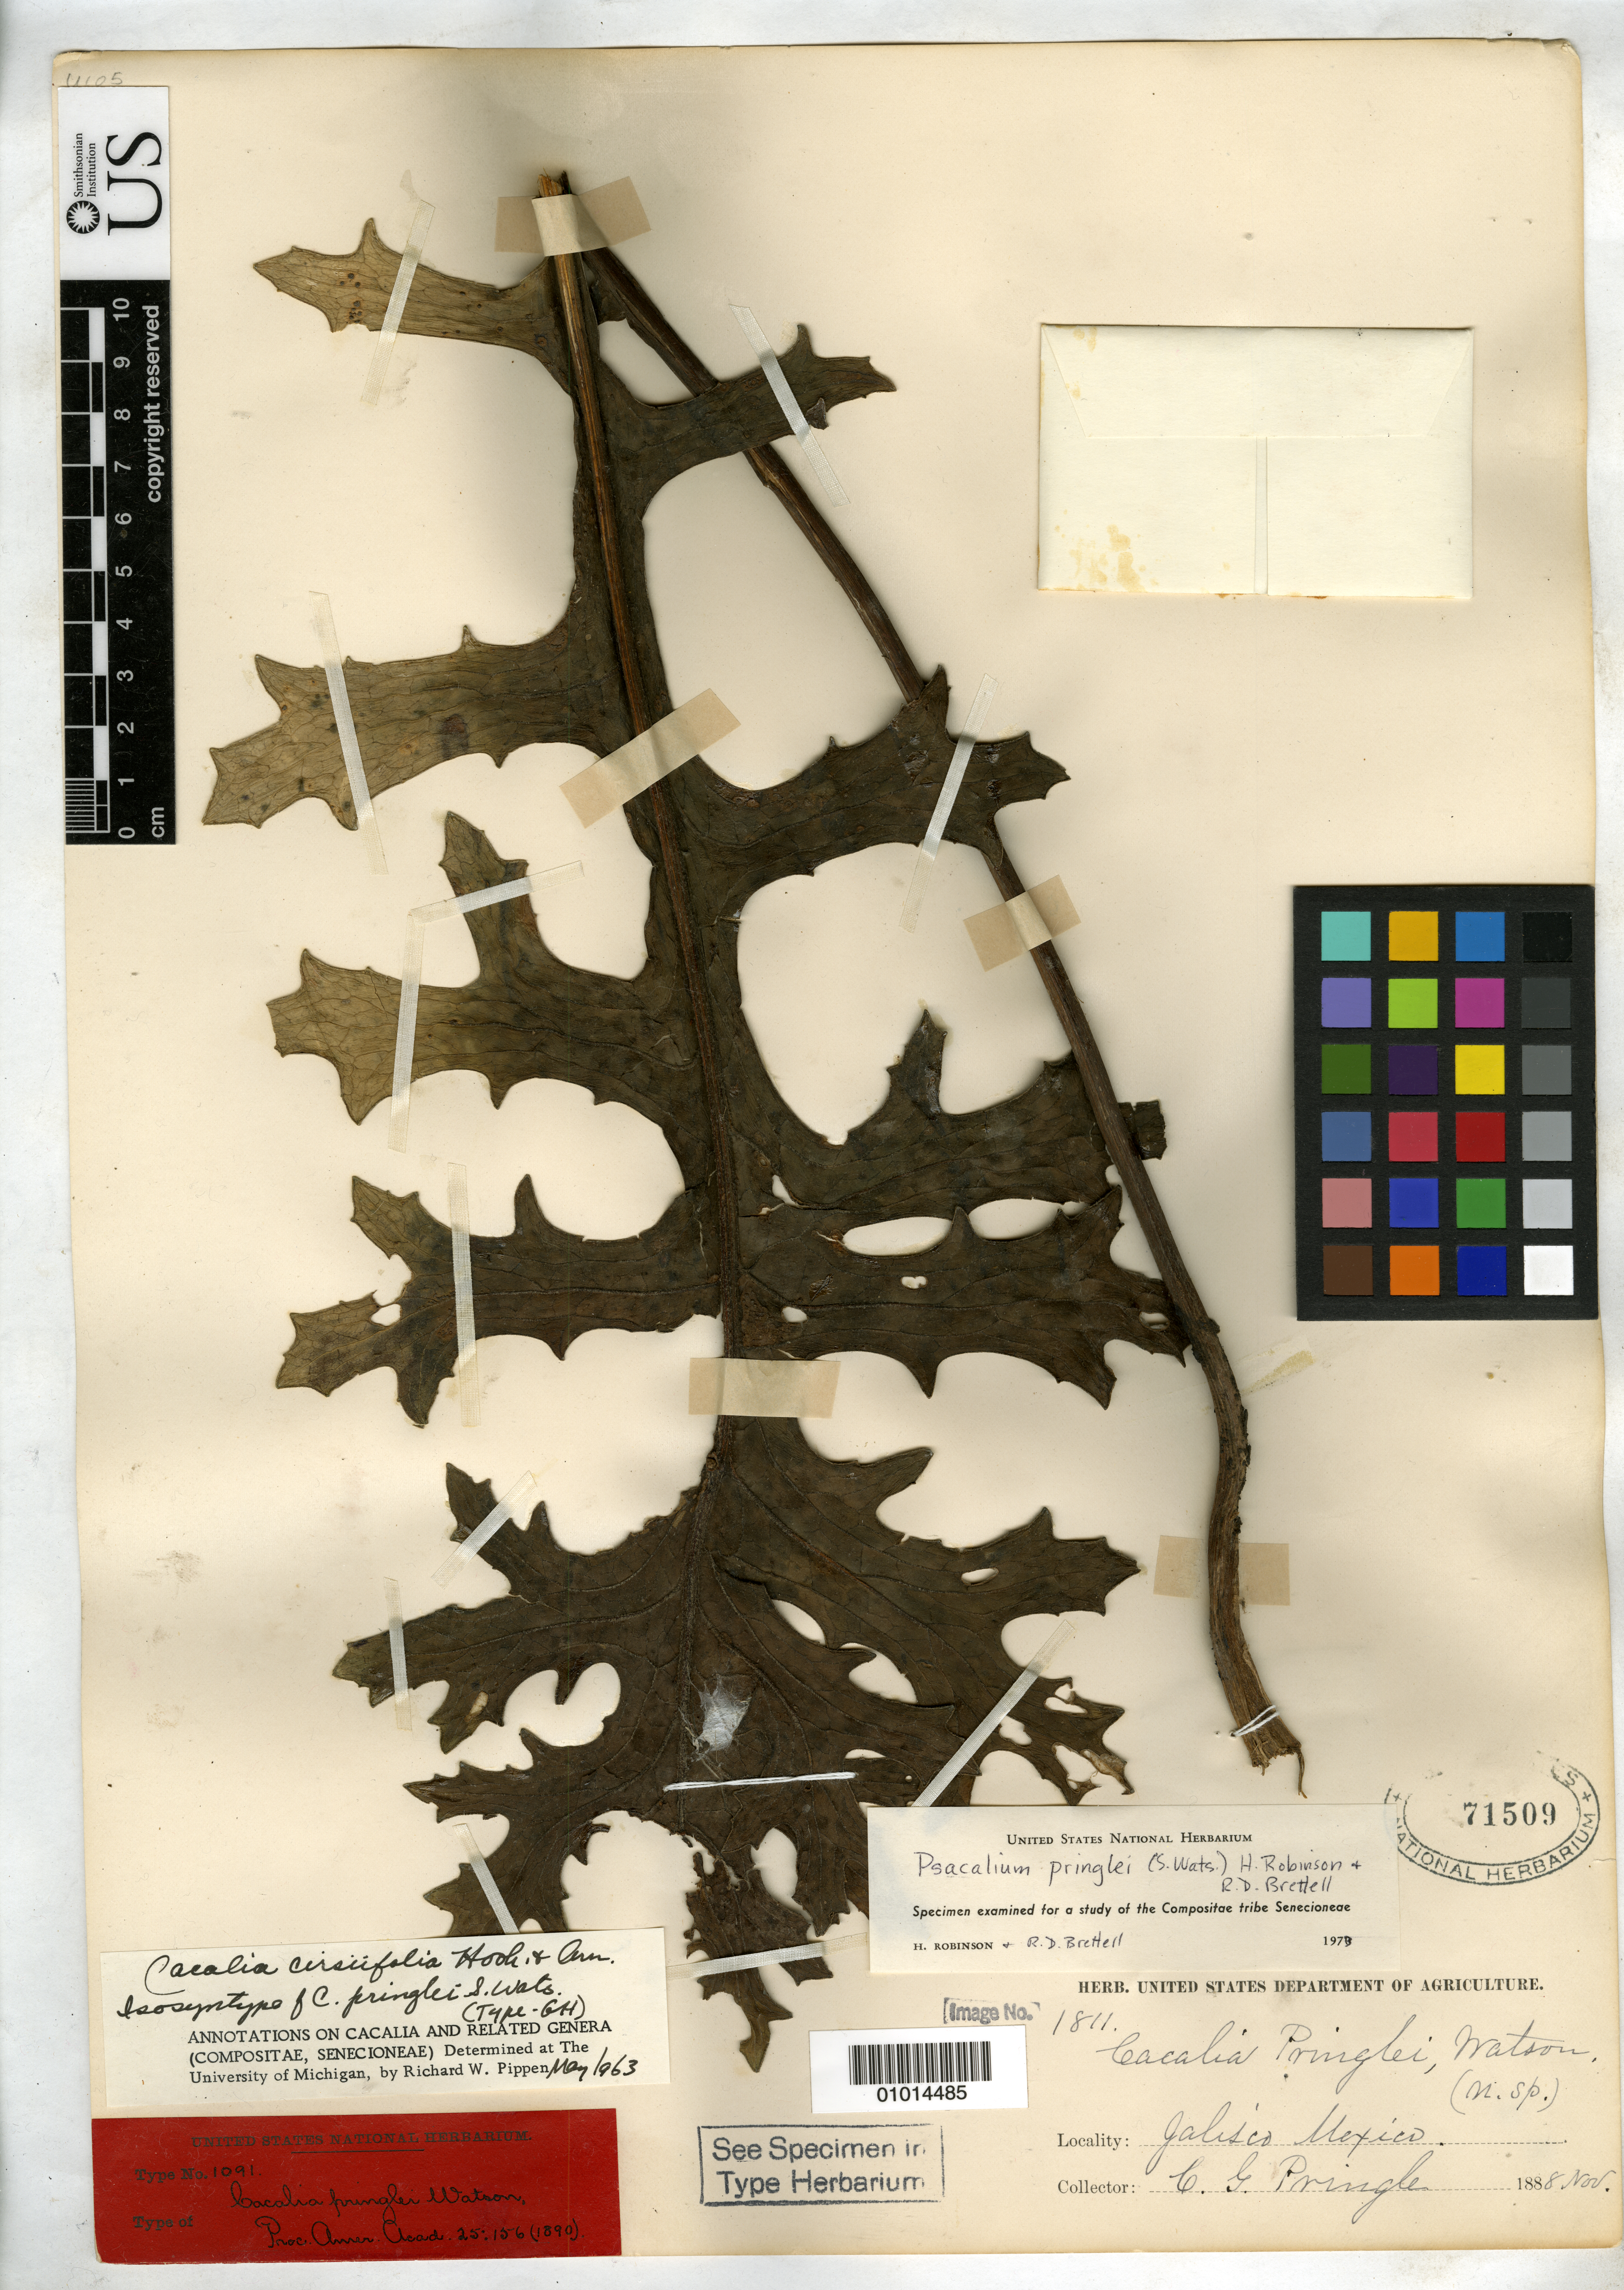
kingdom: Plantae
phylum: Tracheophyta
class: Magnoliopsida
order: Asterales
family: Asteraceae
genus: Cacalia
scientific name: Cacalia pringlei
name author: S. Watson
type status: Isosyntype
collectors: C. G. Pringle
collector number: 1811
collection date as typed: Nov 1888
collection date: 1888-11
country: Mexico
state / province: Jalisco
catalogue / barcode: US 71509